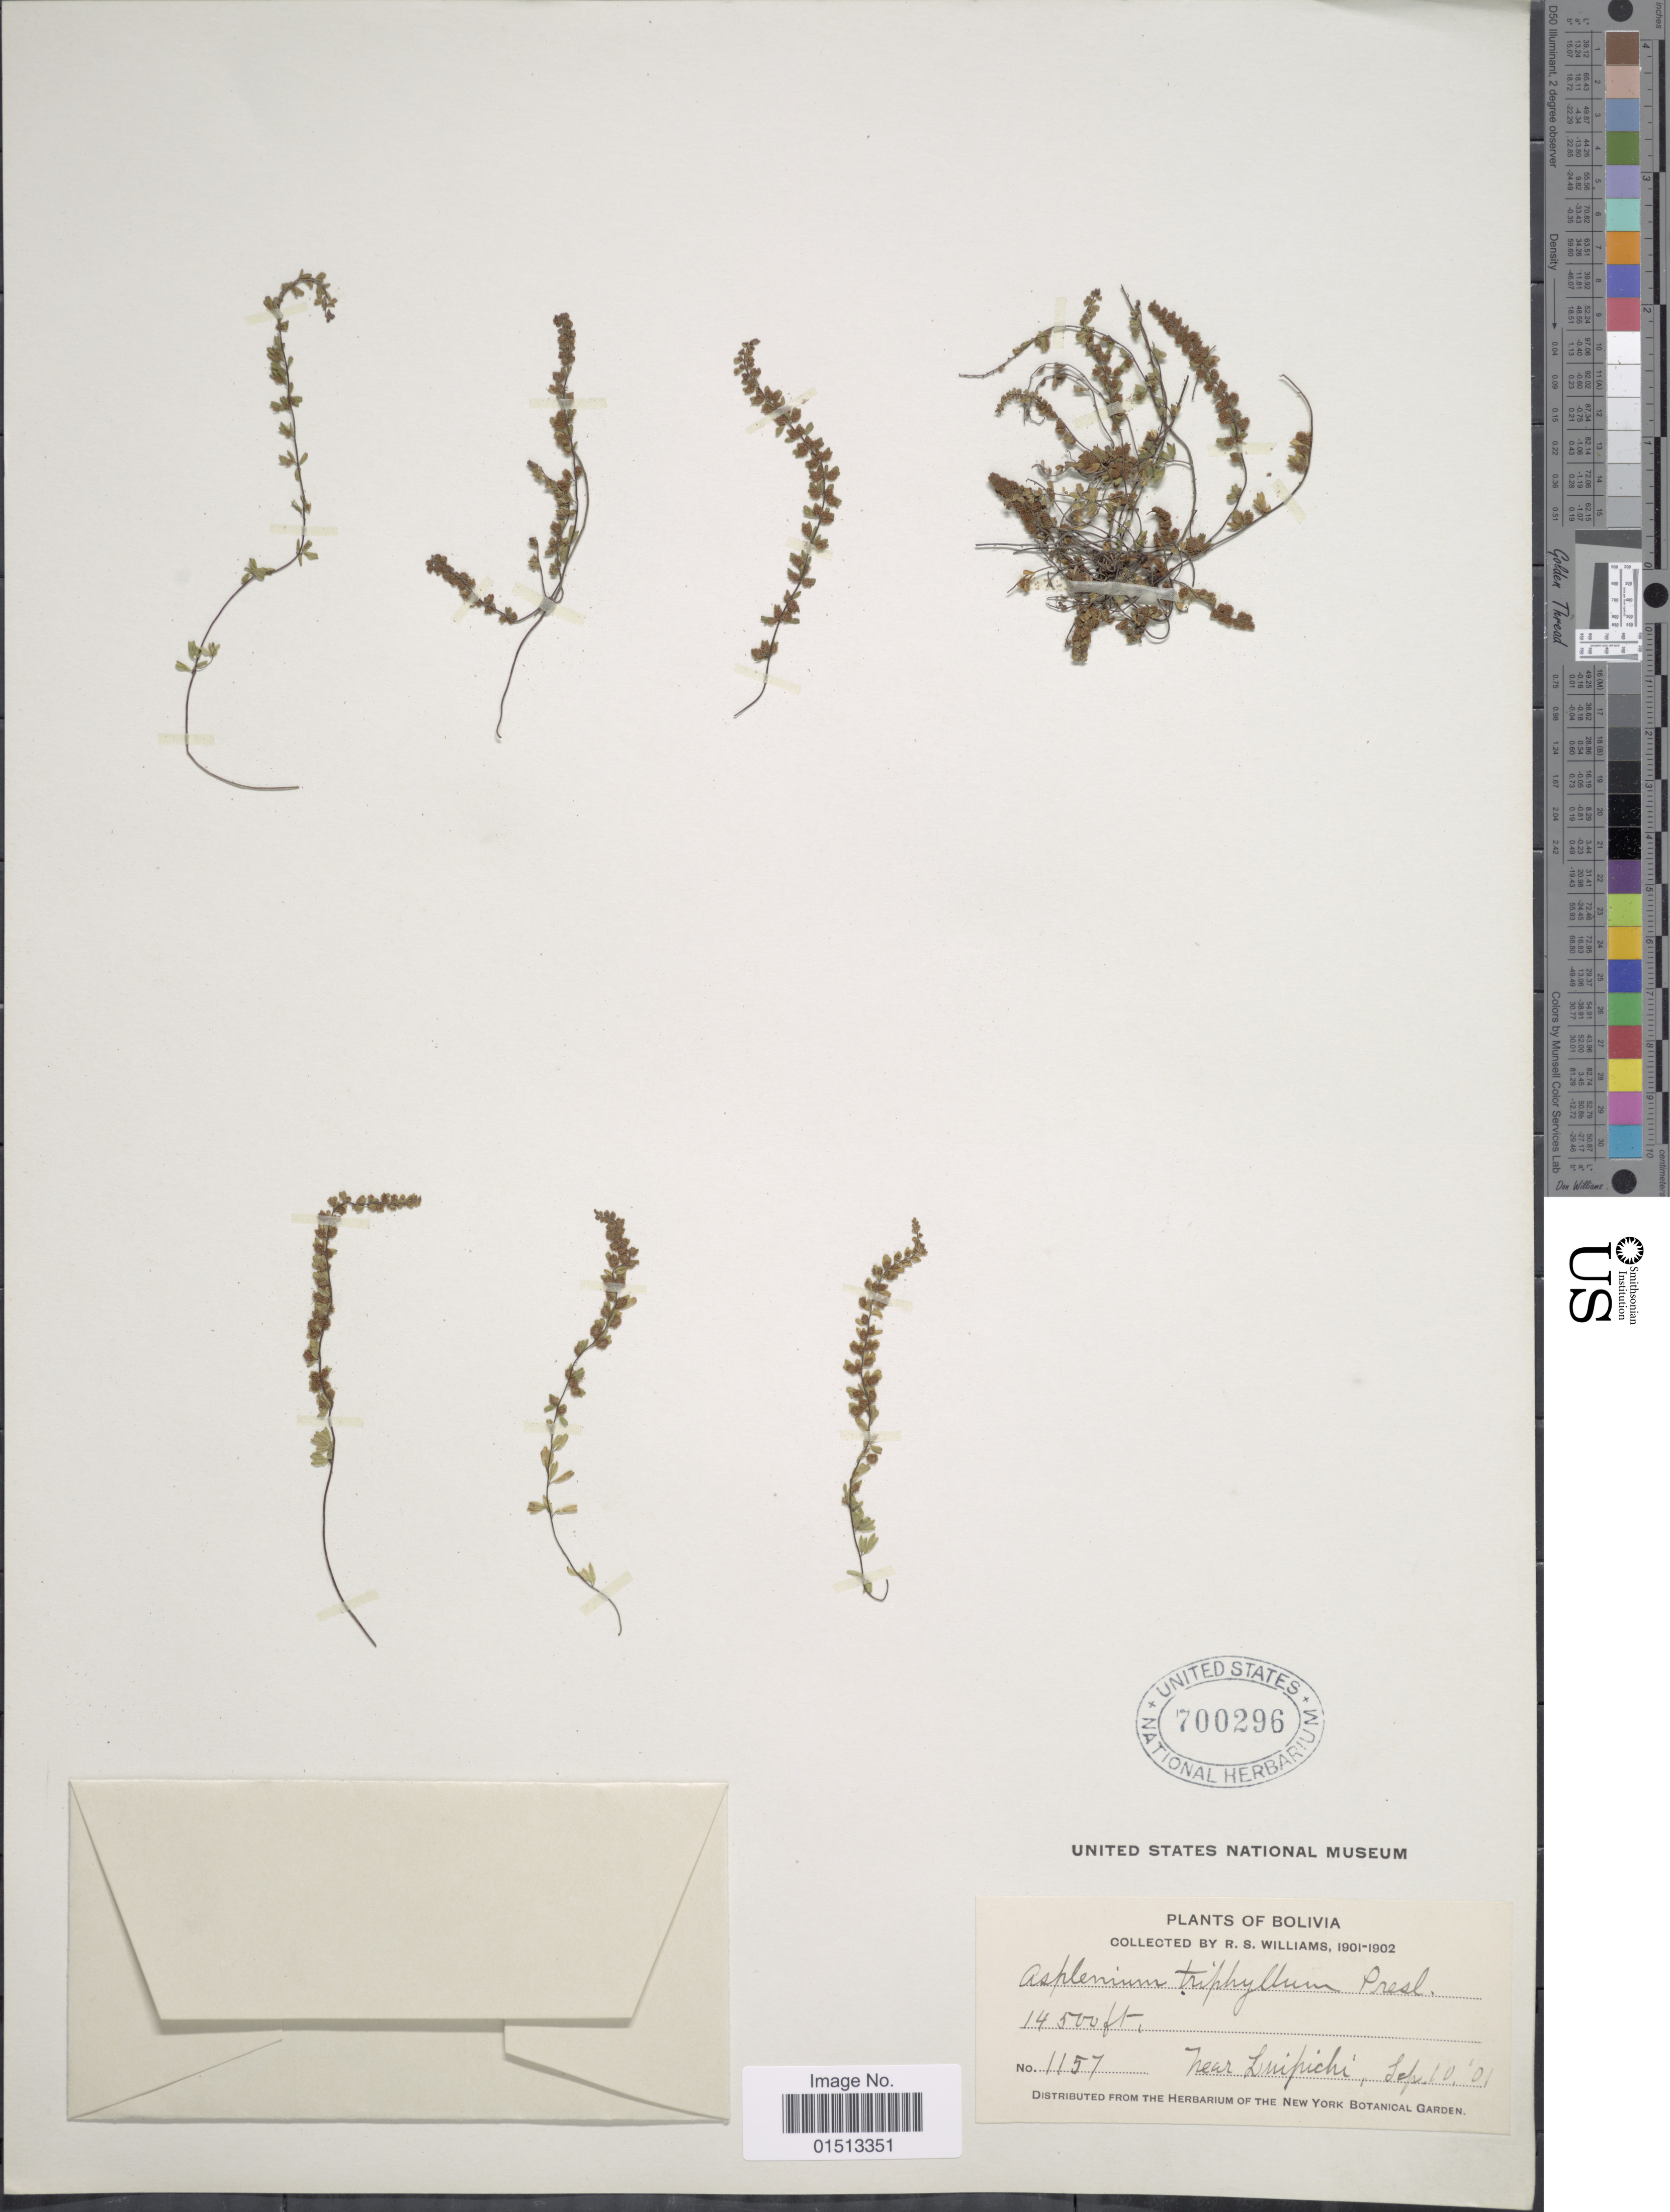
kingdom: Plantae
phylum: Tracheophyta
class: Polypodiopsida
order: Polypodiales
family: Aspleniaceae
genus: Asplenium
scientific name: Asplenium triphyllum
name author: C. Presl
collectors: R. S. Williams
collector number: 1157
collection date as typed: Sep. 10, '01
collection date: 1901-09-10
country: Bolivia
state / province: La Páz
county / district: Larecaja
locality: Near Luipichi Pass (above Sorata)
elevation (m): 4420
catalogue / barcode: US 700296